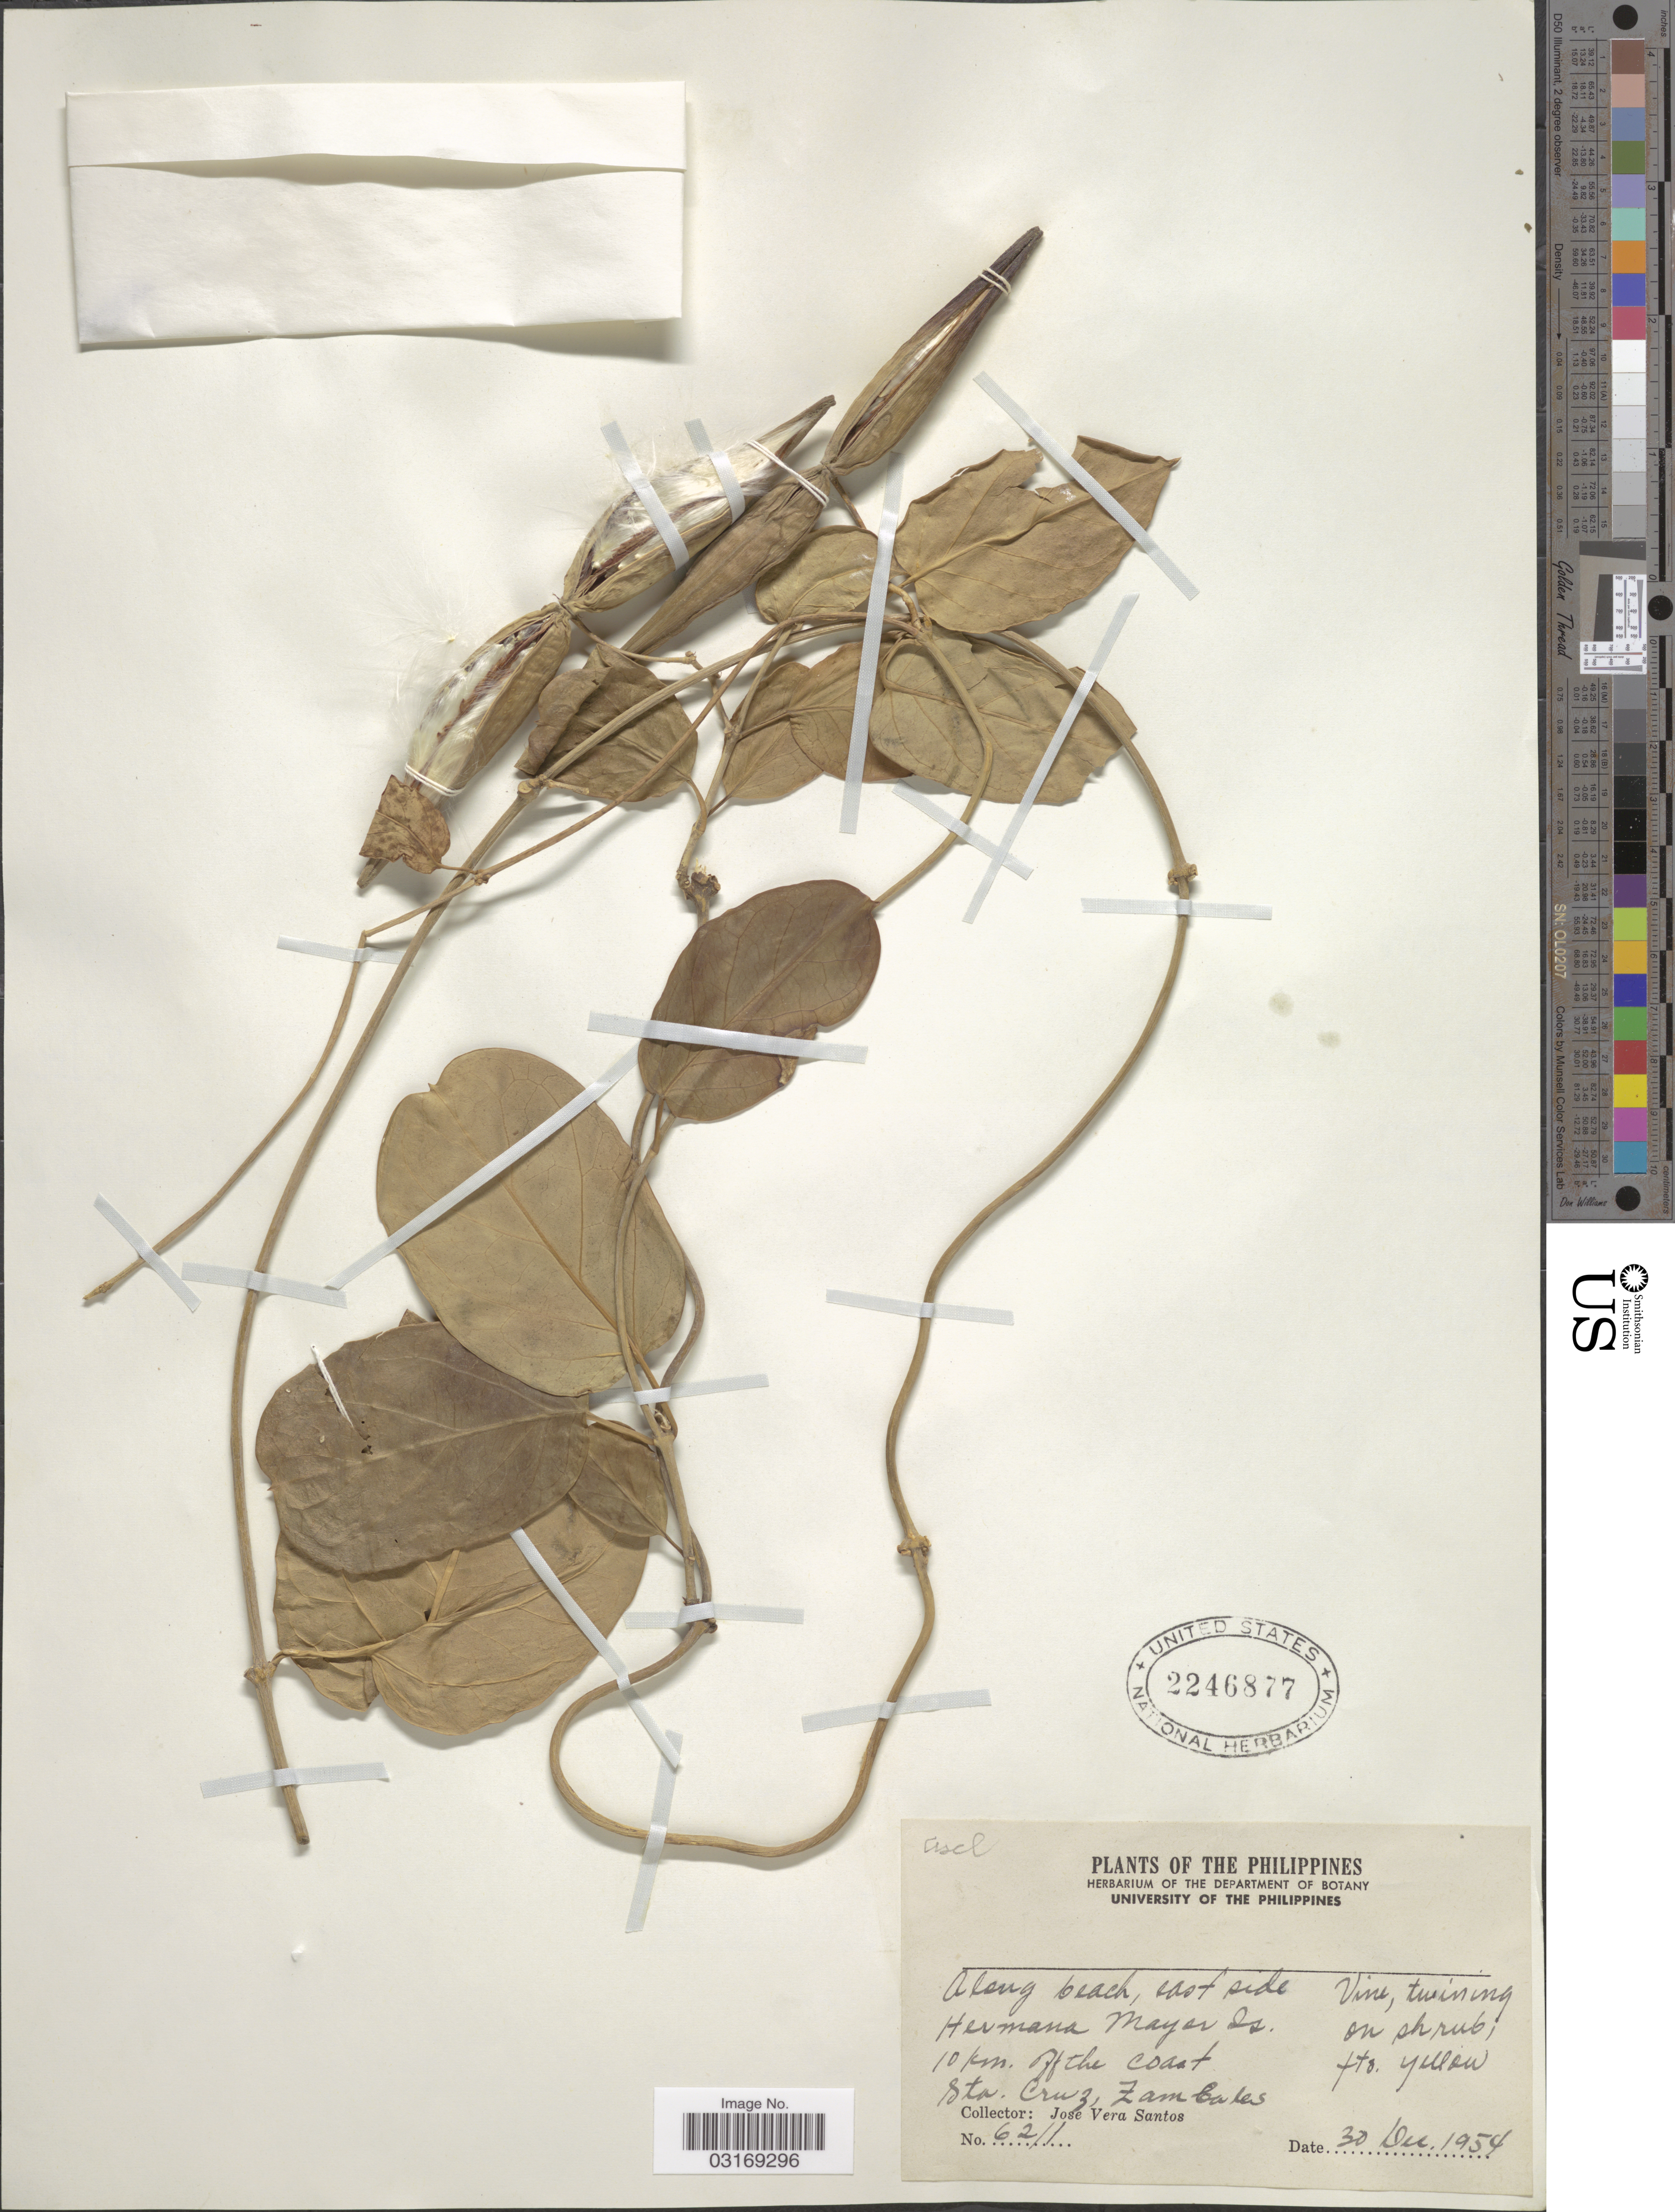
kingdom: Plantae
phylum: Tracheophyta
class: Magnoliopsida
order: Gentianales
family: Apocynaceae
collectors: J. V. Santos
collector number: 6211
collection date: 1954-12-30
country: Philippines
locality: Along beach, east side Hermana Mayor Is. 10 km. of the coast Sta. Cruz, Zambales.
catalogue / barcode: US 2246877